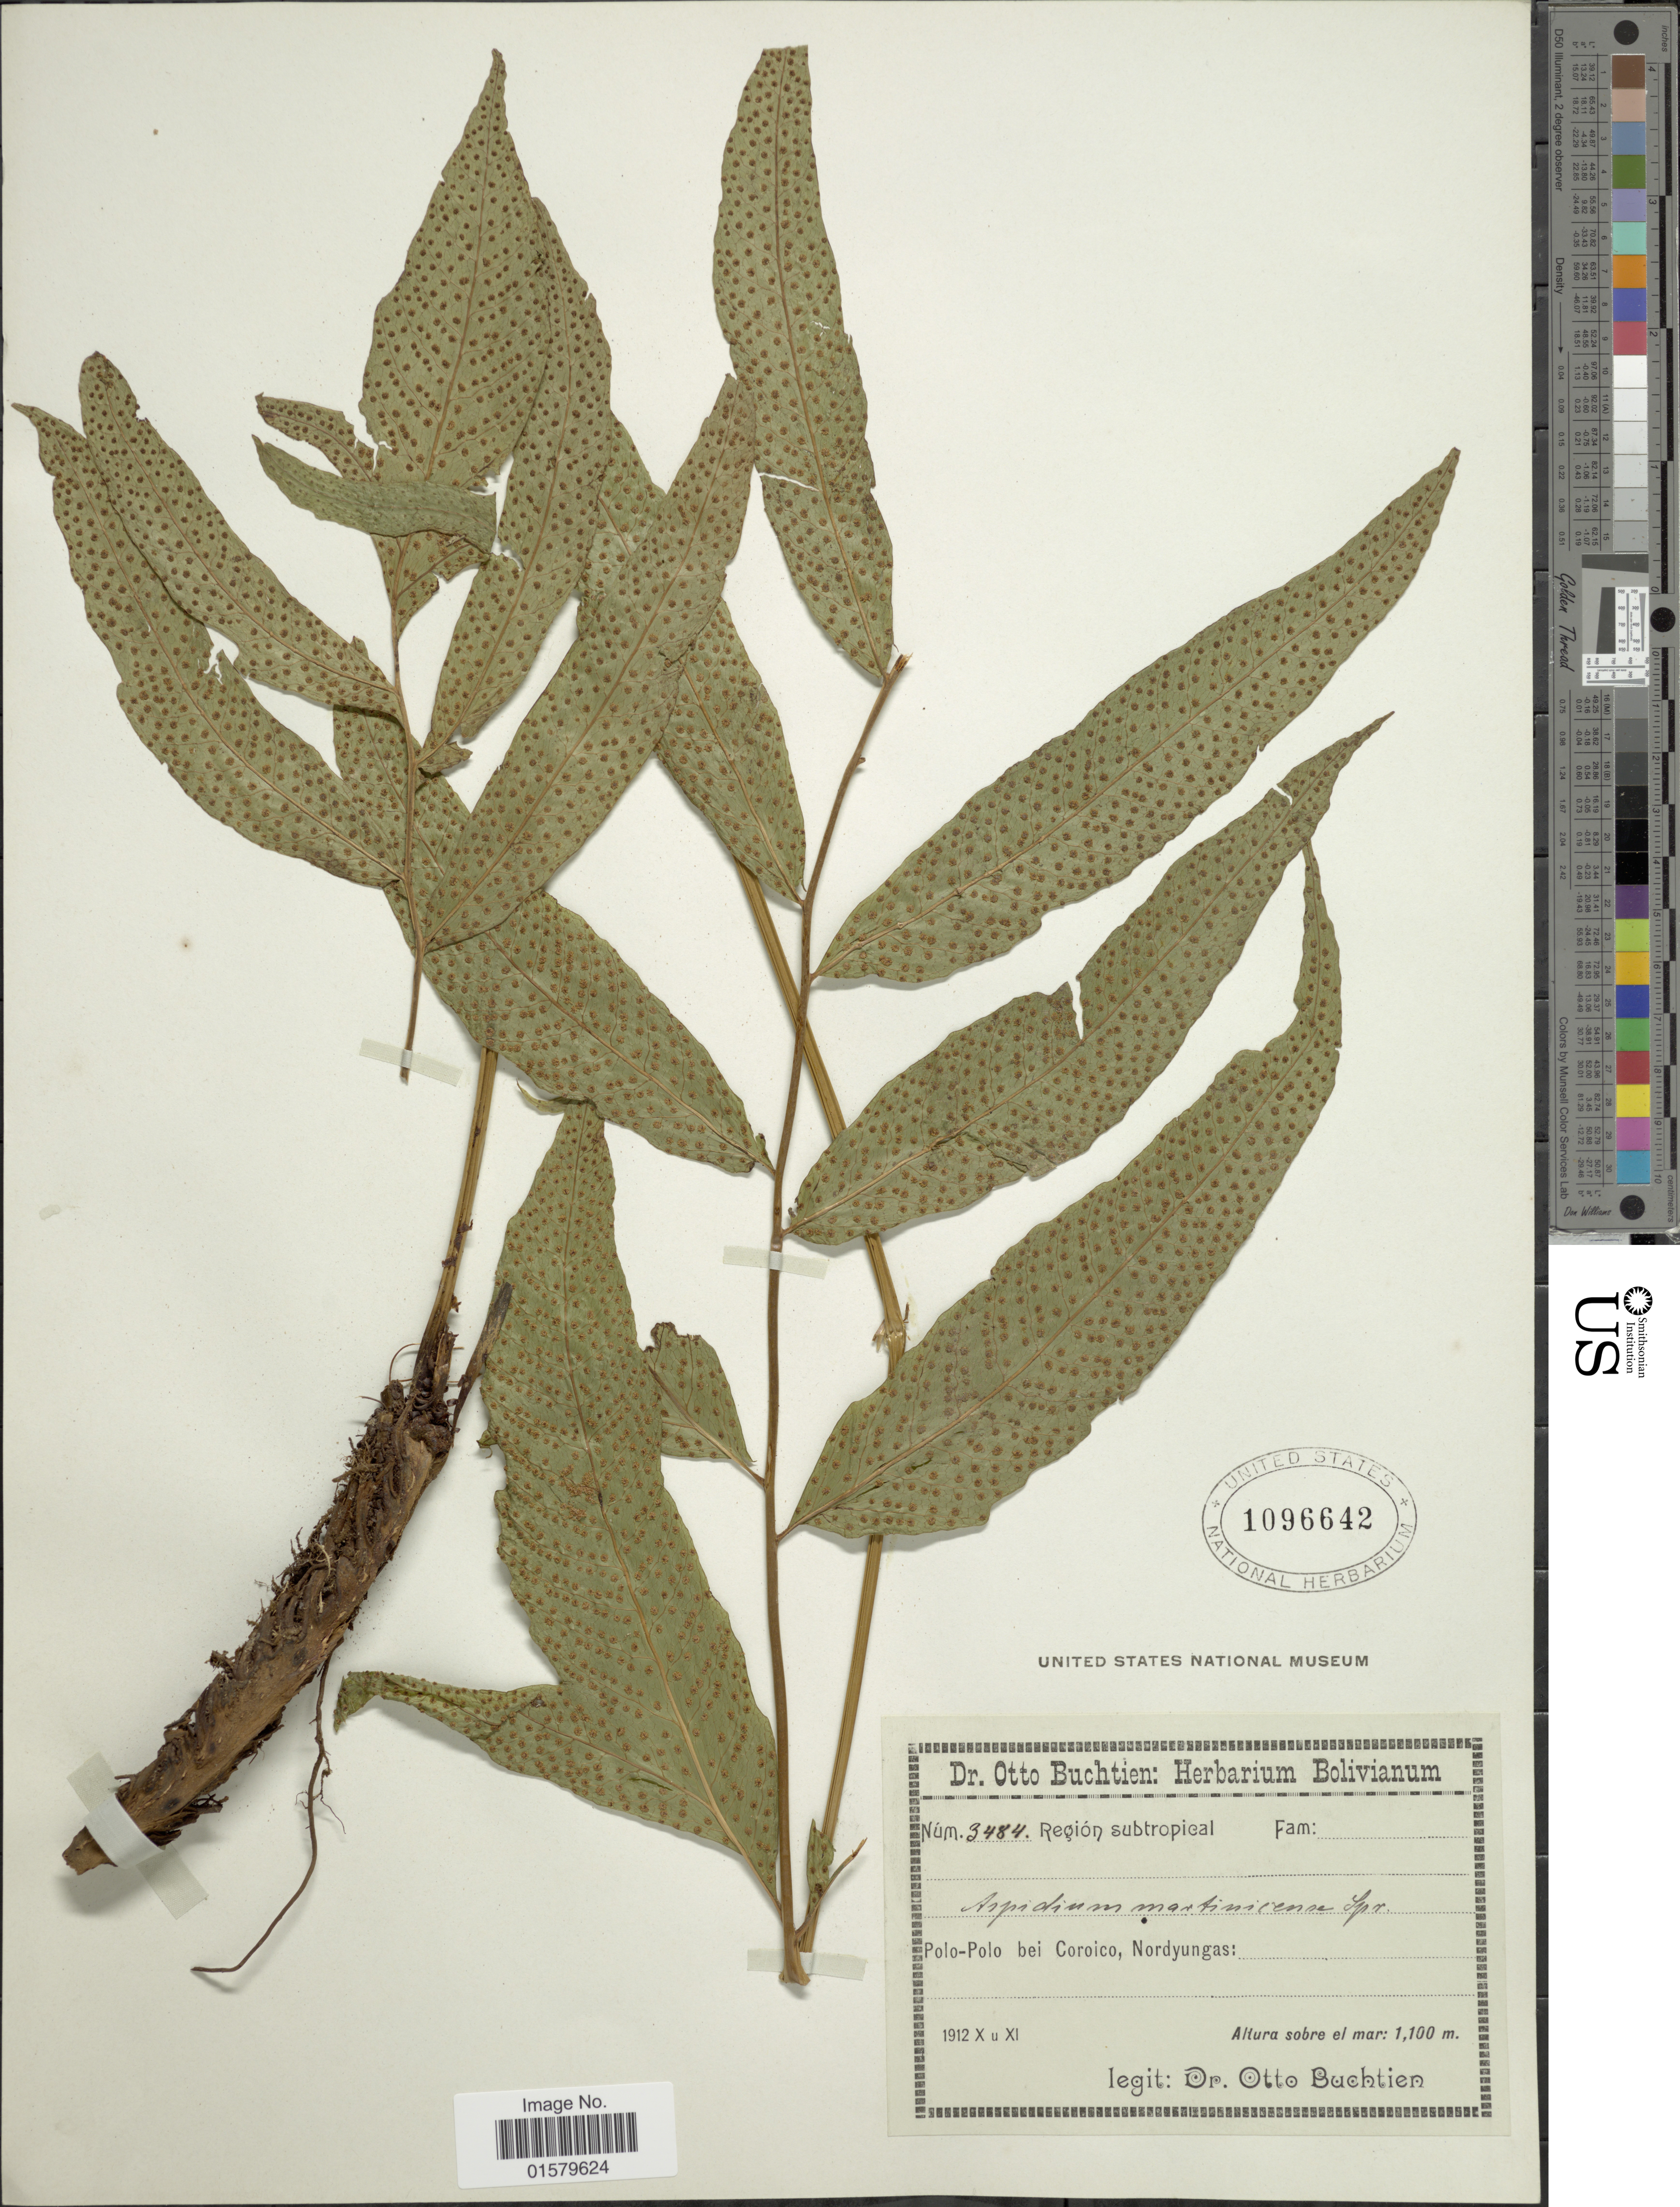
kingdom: Plantae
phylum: Tracheophyta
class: Polypodiopsida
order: Polypodiales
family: Tectariaceae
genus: Tectaria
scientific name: Tectaria incisa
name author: Cav.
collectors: O. Buchtien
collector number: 3484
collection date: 1912-10/1912-11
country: Bolivia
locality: Polo - Polo bei Coroico, Nordyungas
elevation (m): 1100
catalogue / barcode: US 1096642